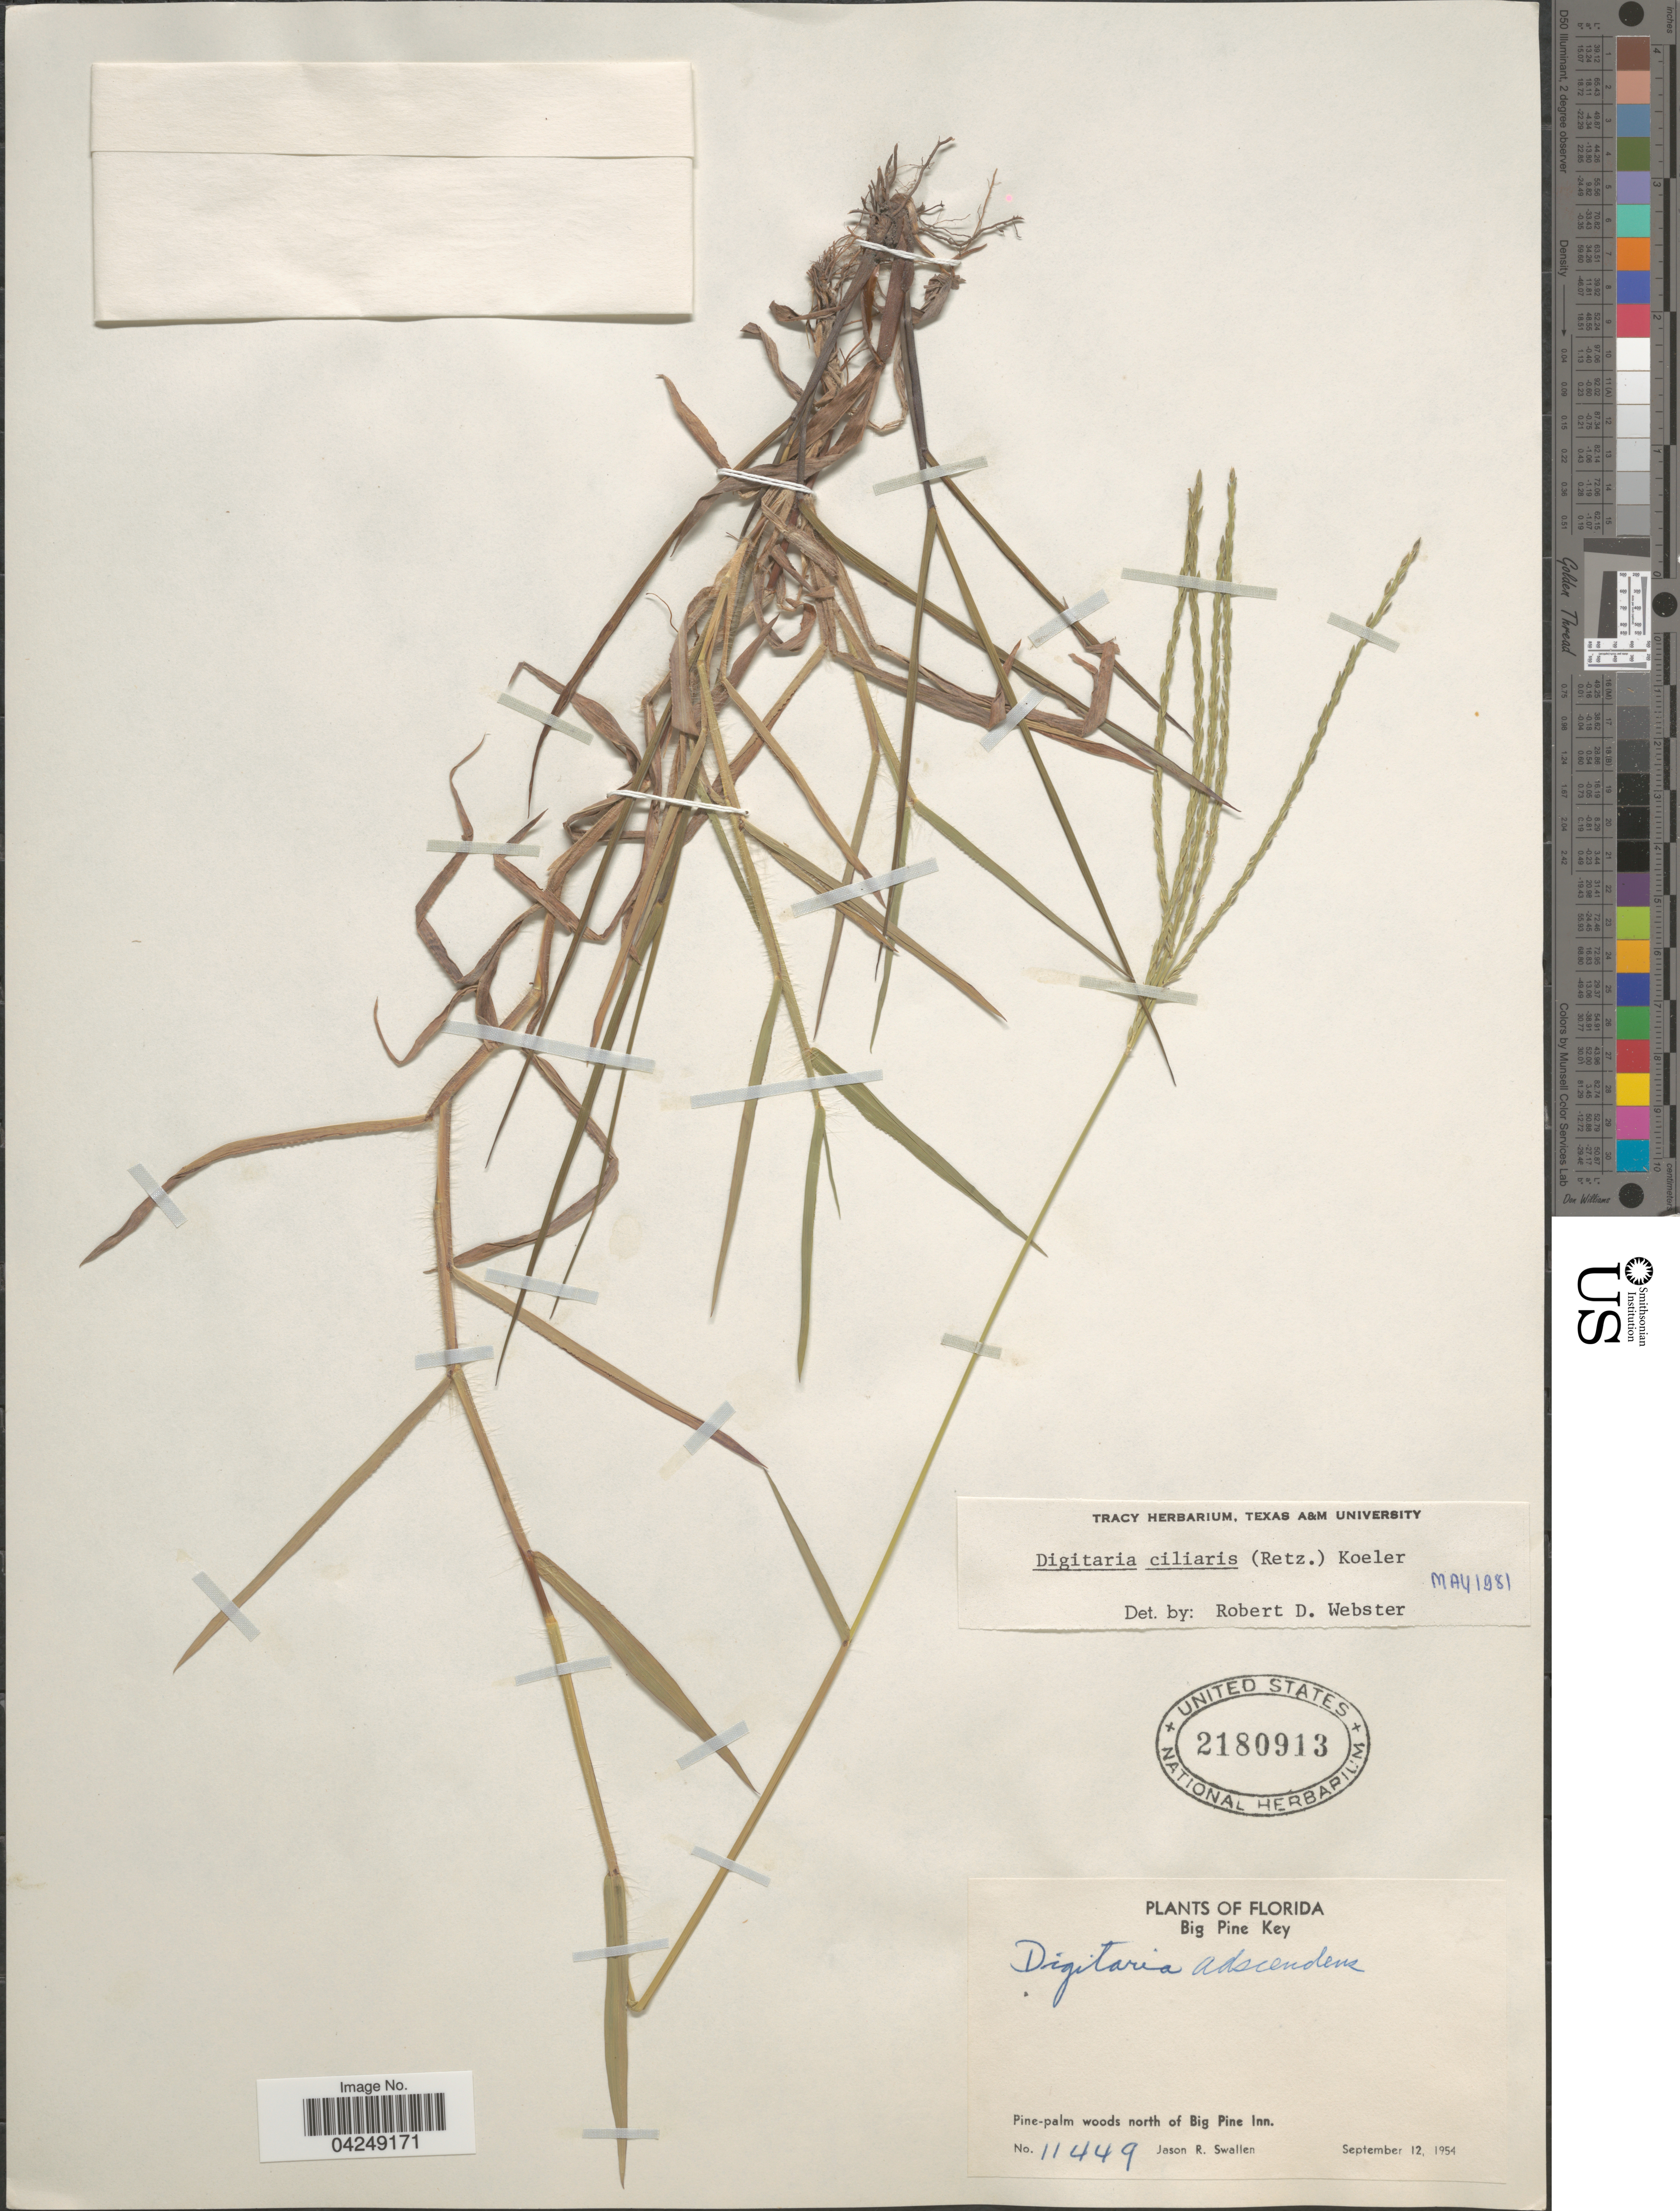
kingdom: Plantae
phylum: Tracheophyta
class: Liliopsida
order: Poales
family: Poaceae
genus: Digitaria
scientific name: Digitaria ciliaris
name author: (Retz.) Koeler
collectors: J. R. Swallen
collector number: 11449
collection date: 1954-09-12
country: United States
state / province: Florida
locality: Big Pine Key. Pine-palm woods north of Big Pine Inn.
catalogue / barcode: US 2180913